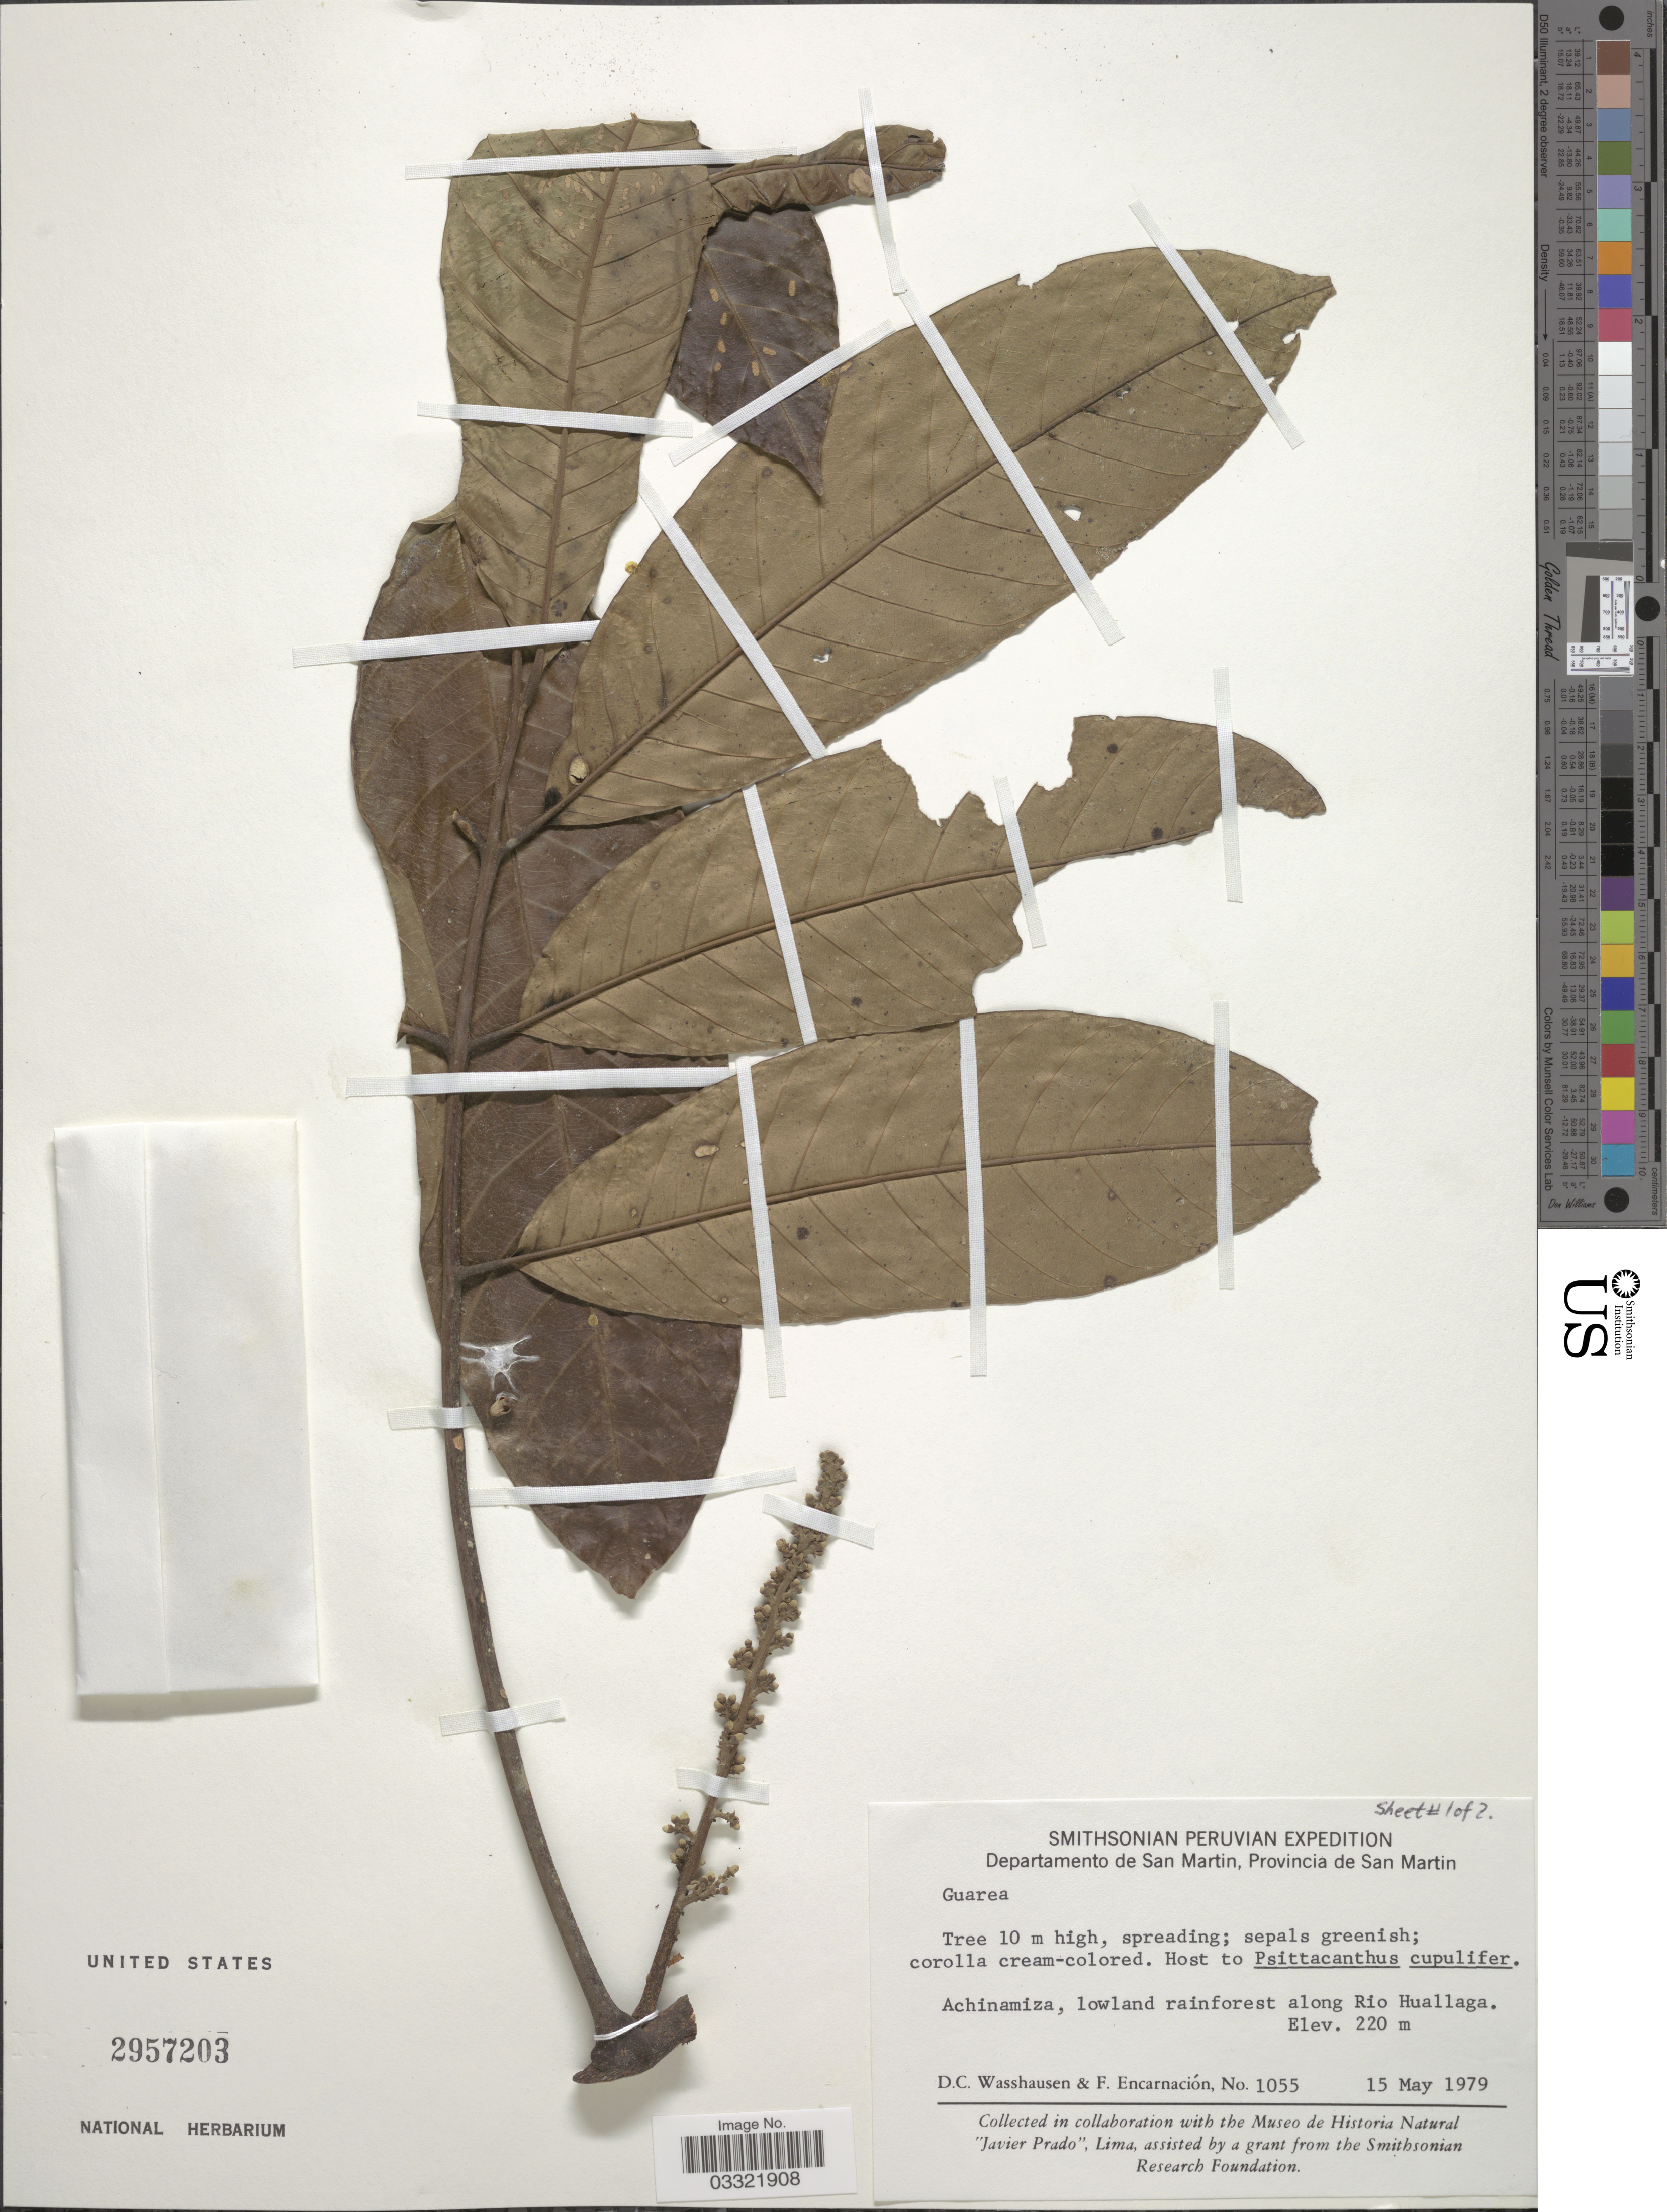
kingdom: Plantae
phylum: Tracheophyta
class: Magnoliopsida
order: Sapindales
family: Meliaceae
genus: Guarea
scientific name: Guarea sp.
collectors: D. C. Wasshausen & F. Encarnación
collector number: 1055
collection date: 1979-05-15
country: Peru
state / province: San Martín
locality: Departamento de San Martin. Achinamiza, lowland rainforest along Rio Huallaga.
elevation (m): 220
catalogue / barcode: US 2957203